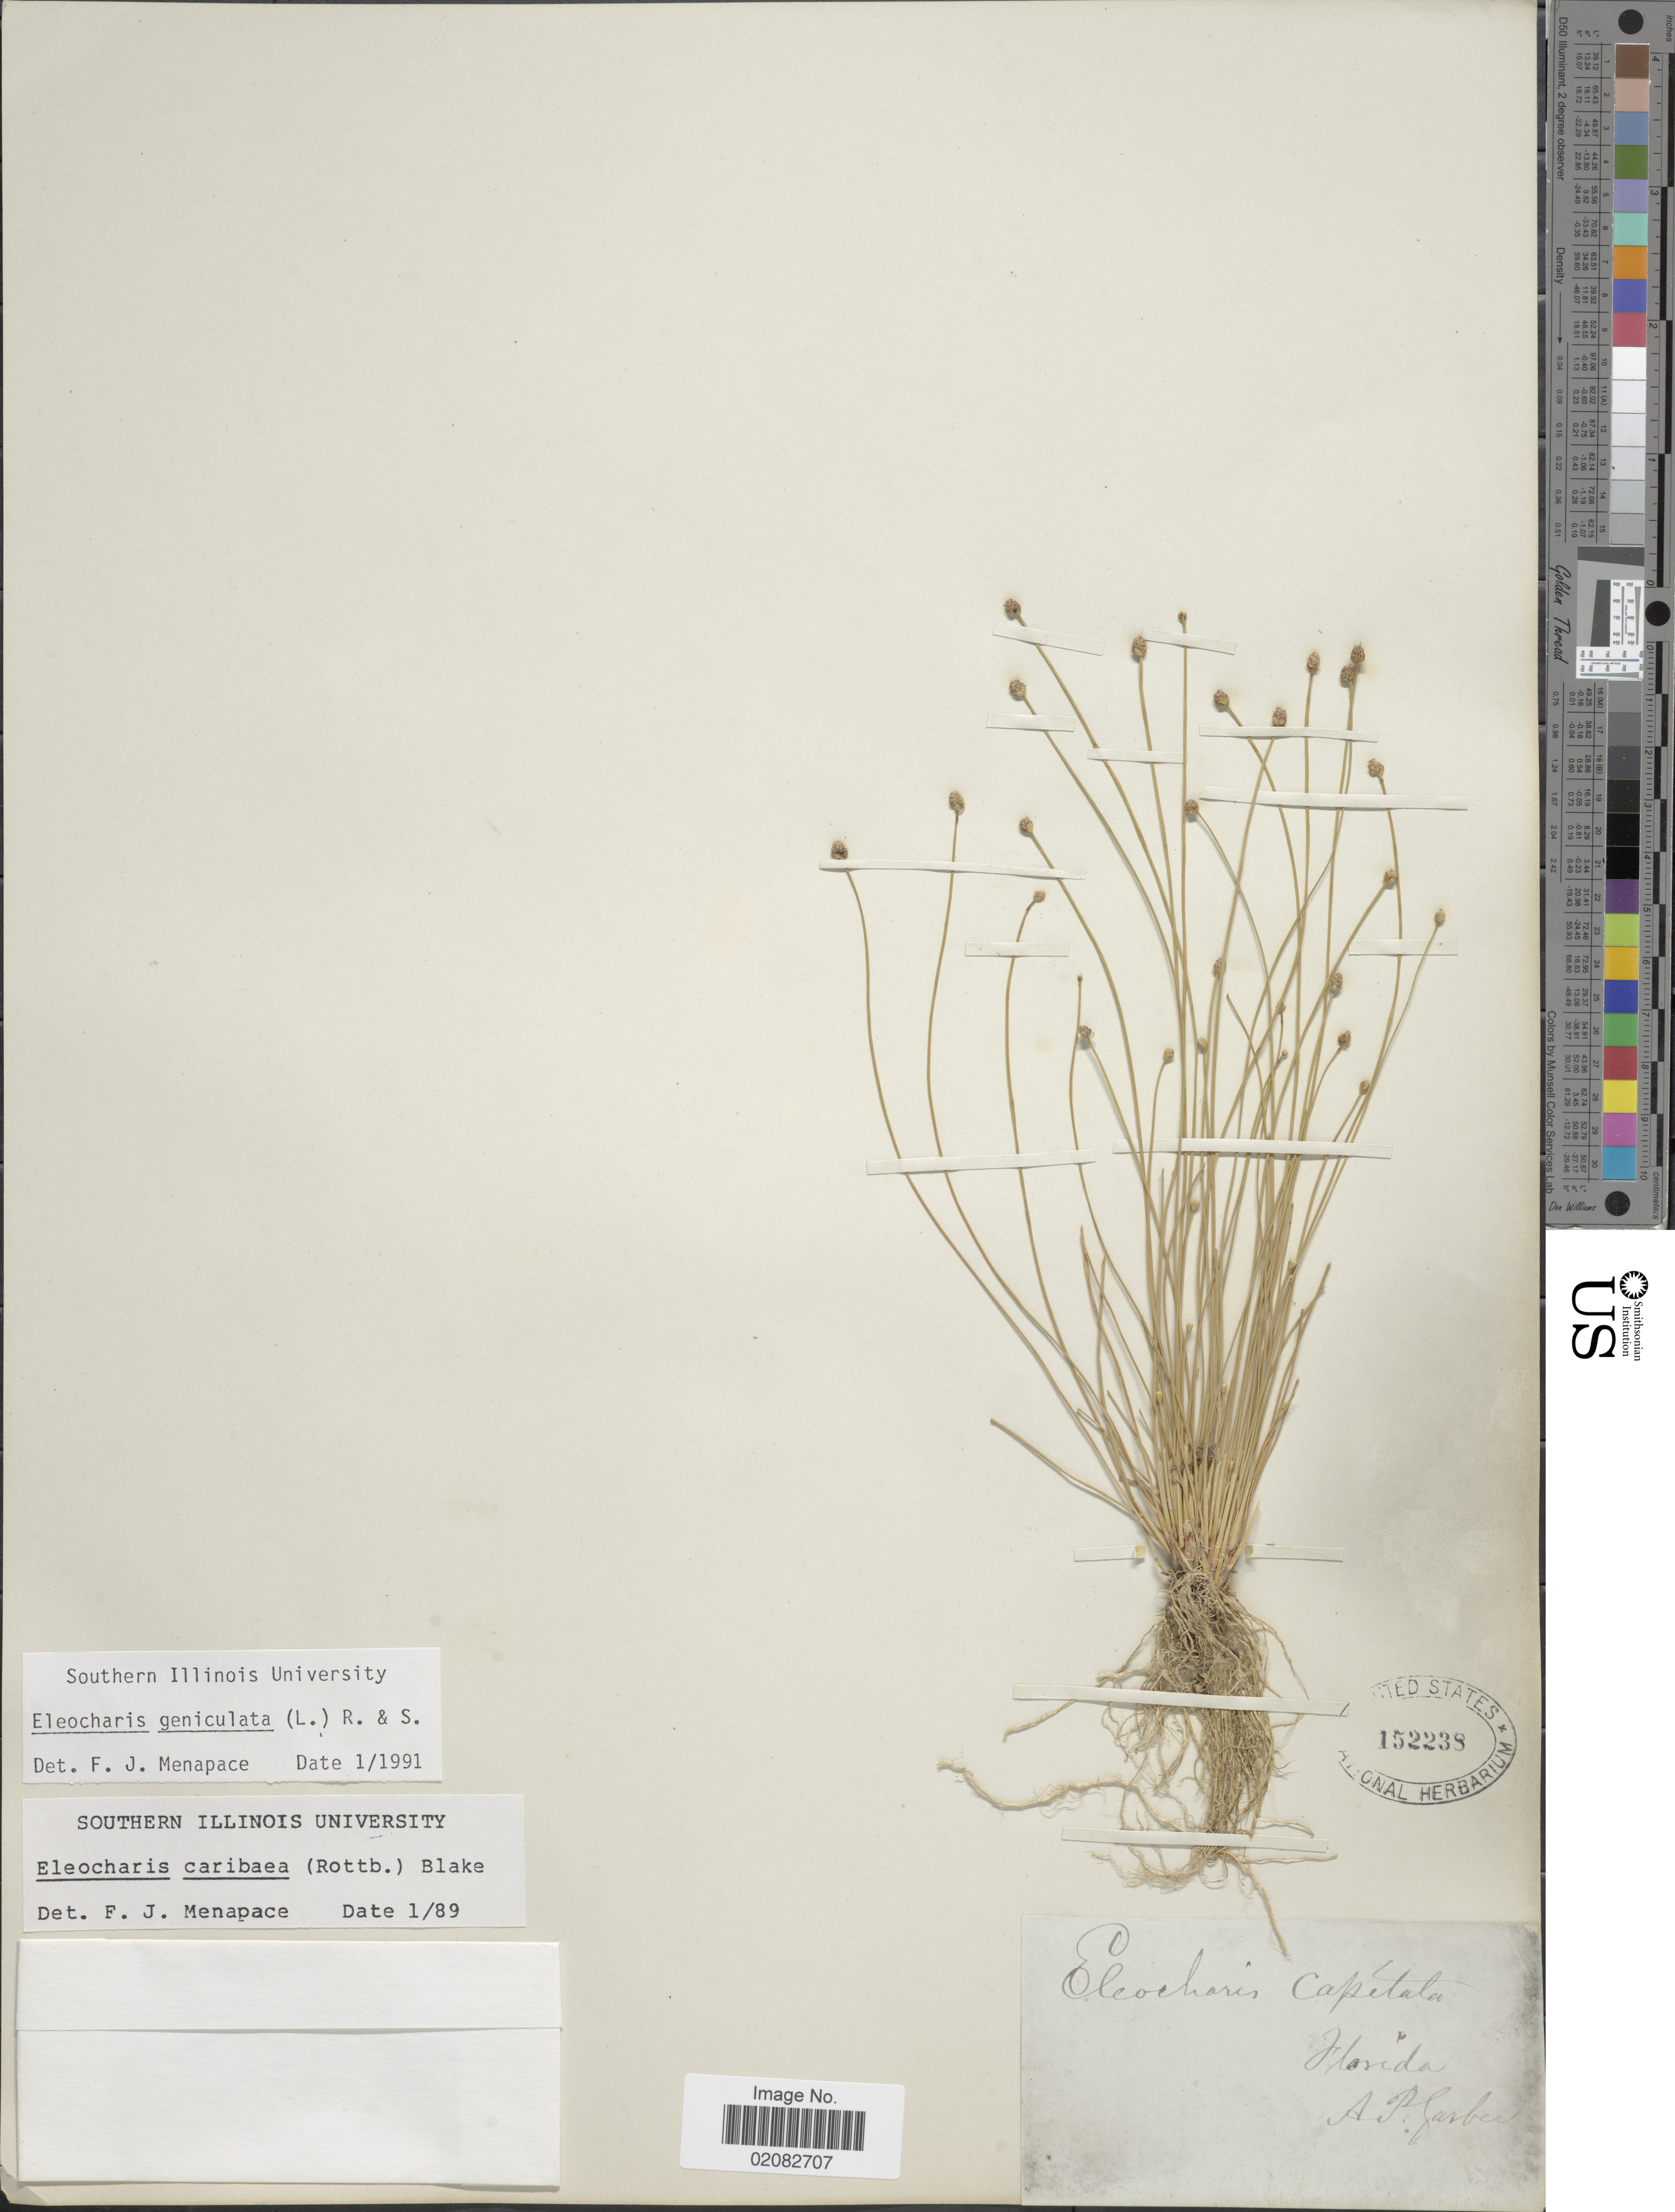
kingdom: Plantae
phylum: Tracheophyta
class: Liliopsida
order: Poales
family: Cyperaceae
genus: Eleocharis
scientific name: Eleocharis geniculata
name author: (L.) Roem. & Schult.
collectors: A. P. Garber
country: United States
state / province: Florida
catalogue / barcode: US 152238